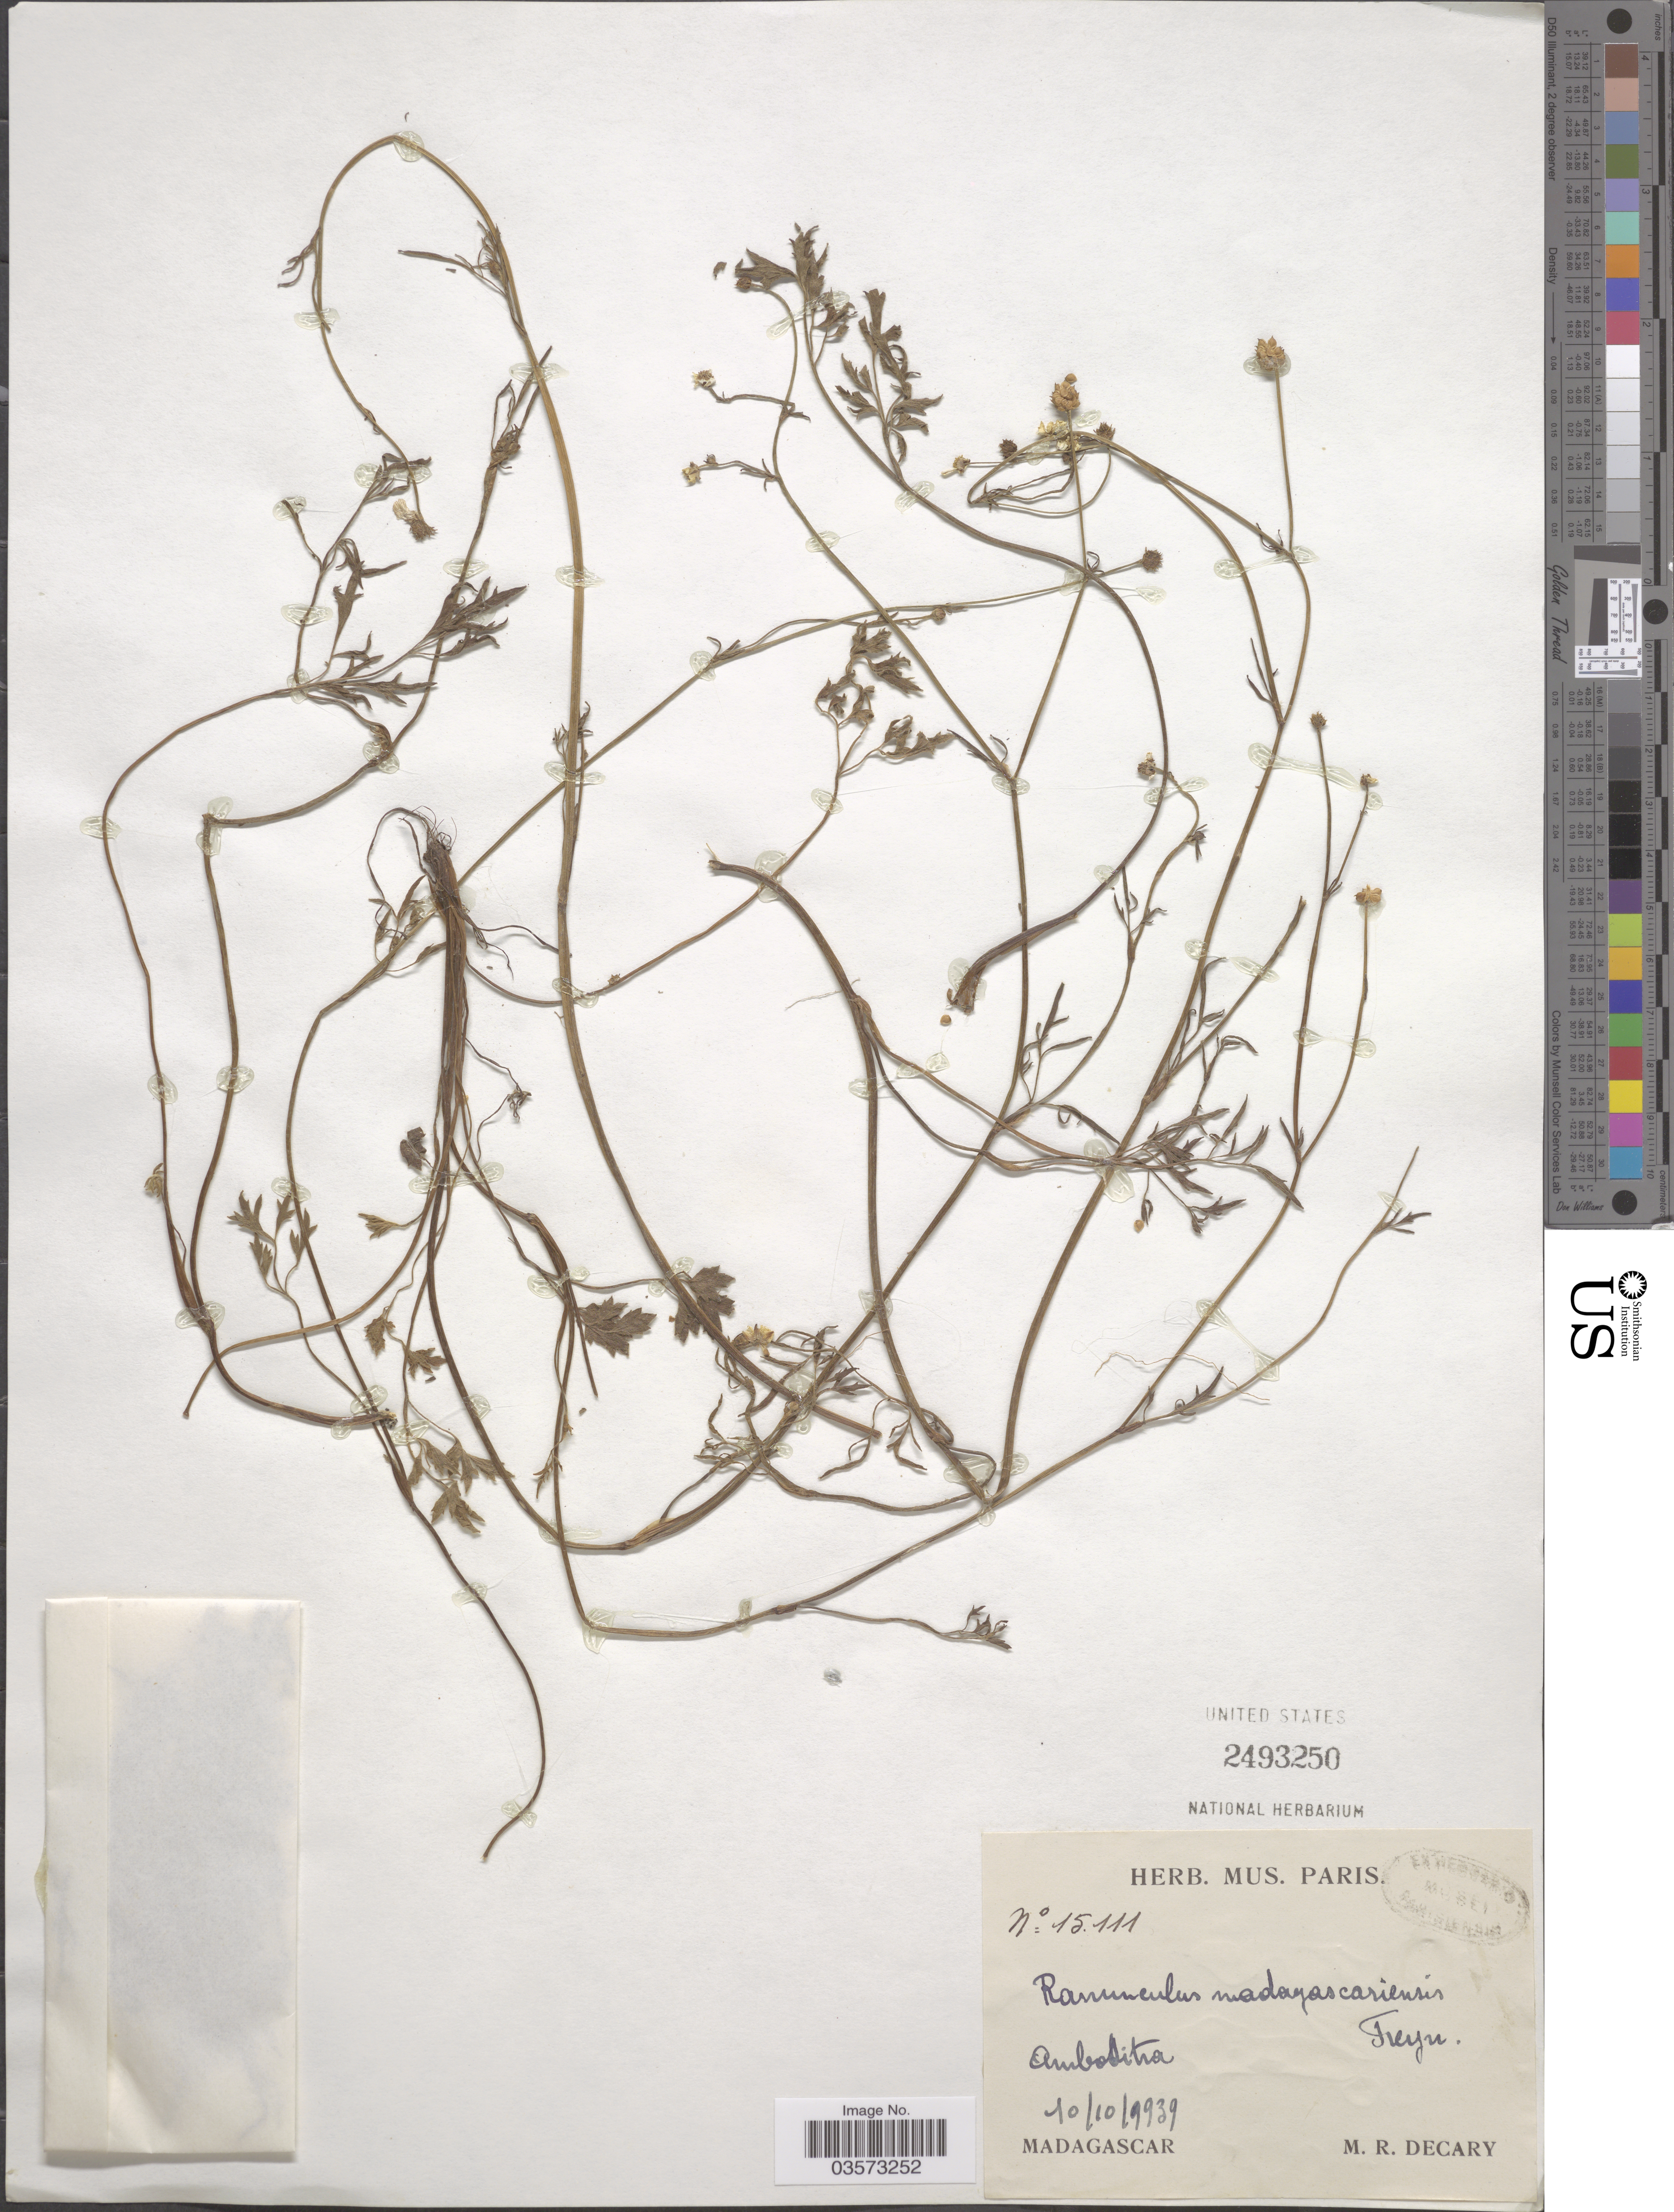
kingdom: Plantae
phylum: Tracheophyta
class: Magnoliopsida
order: Ranunculales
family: Ranunculaceae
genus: Ranunculus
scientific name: Ranunculus madagascariensis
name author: Freyn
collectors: R. Decary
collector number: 15111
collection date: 1939-10-10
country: Madagascar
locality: Ambositra.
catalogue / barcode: US 2493250